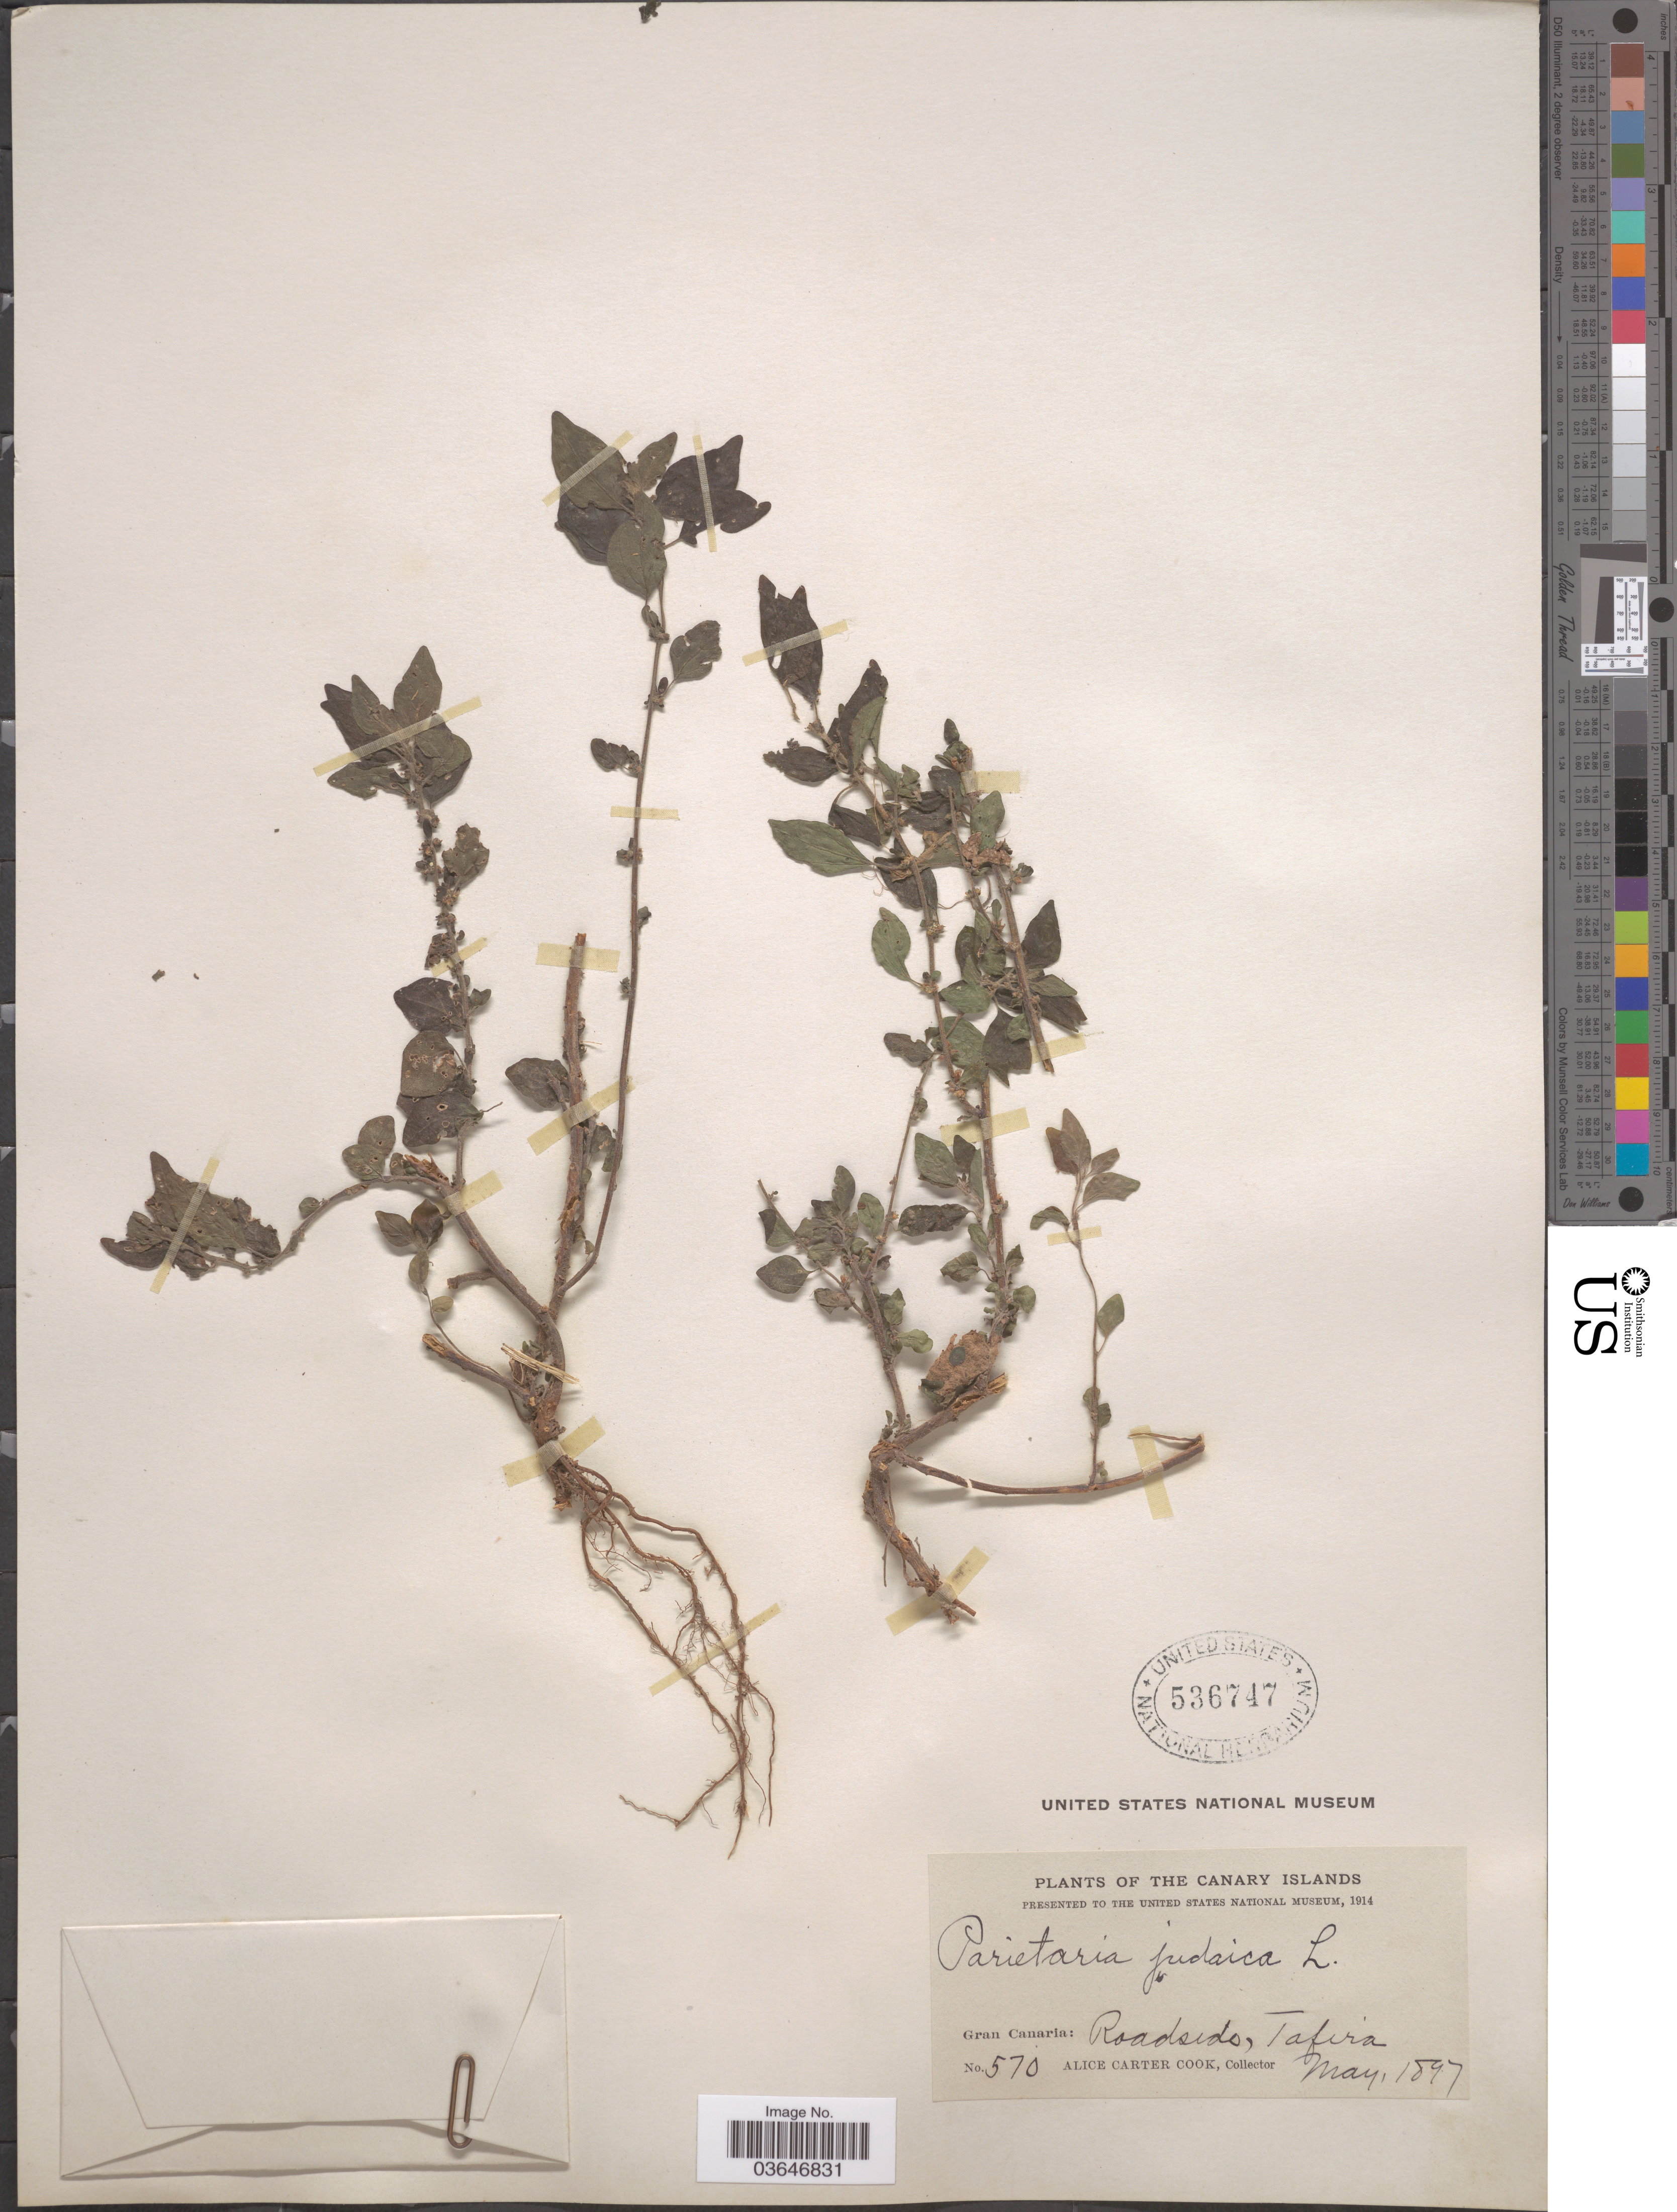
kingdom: Plantae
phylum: Tracheophyta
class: Magnoliopsida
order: Rosales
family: Urticaceae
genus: Parietaria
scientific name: Parietaria judaica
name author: L.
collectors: Alice C. Cook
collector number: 570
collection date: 1897-05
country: Spain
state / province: Canarias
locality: The Canary Islands. Gran Canaria: Roadside, Tafira.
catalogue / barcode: US 536747